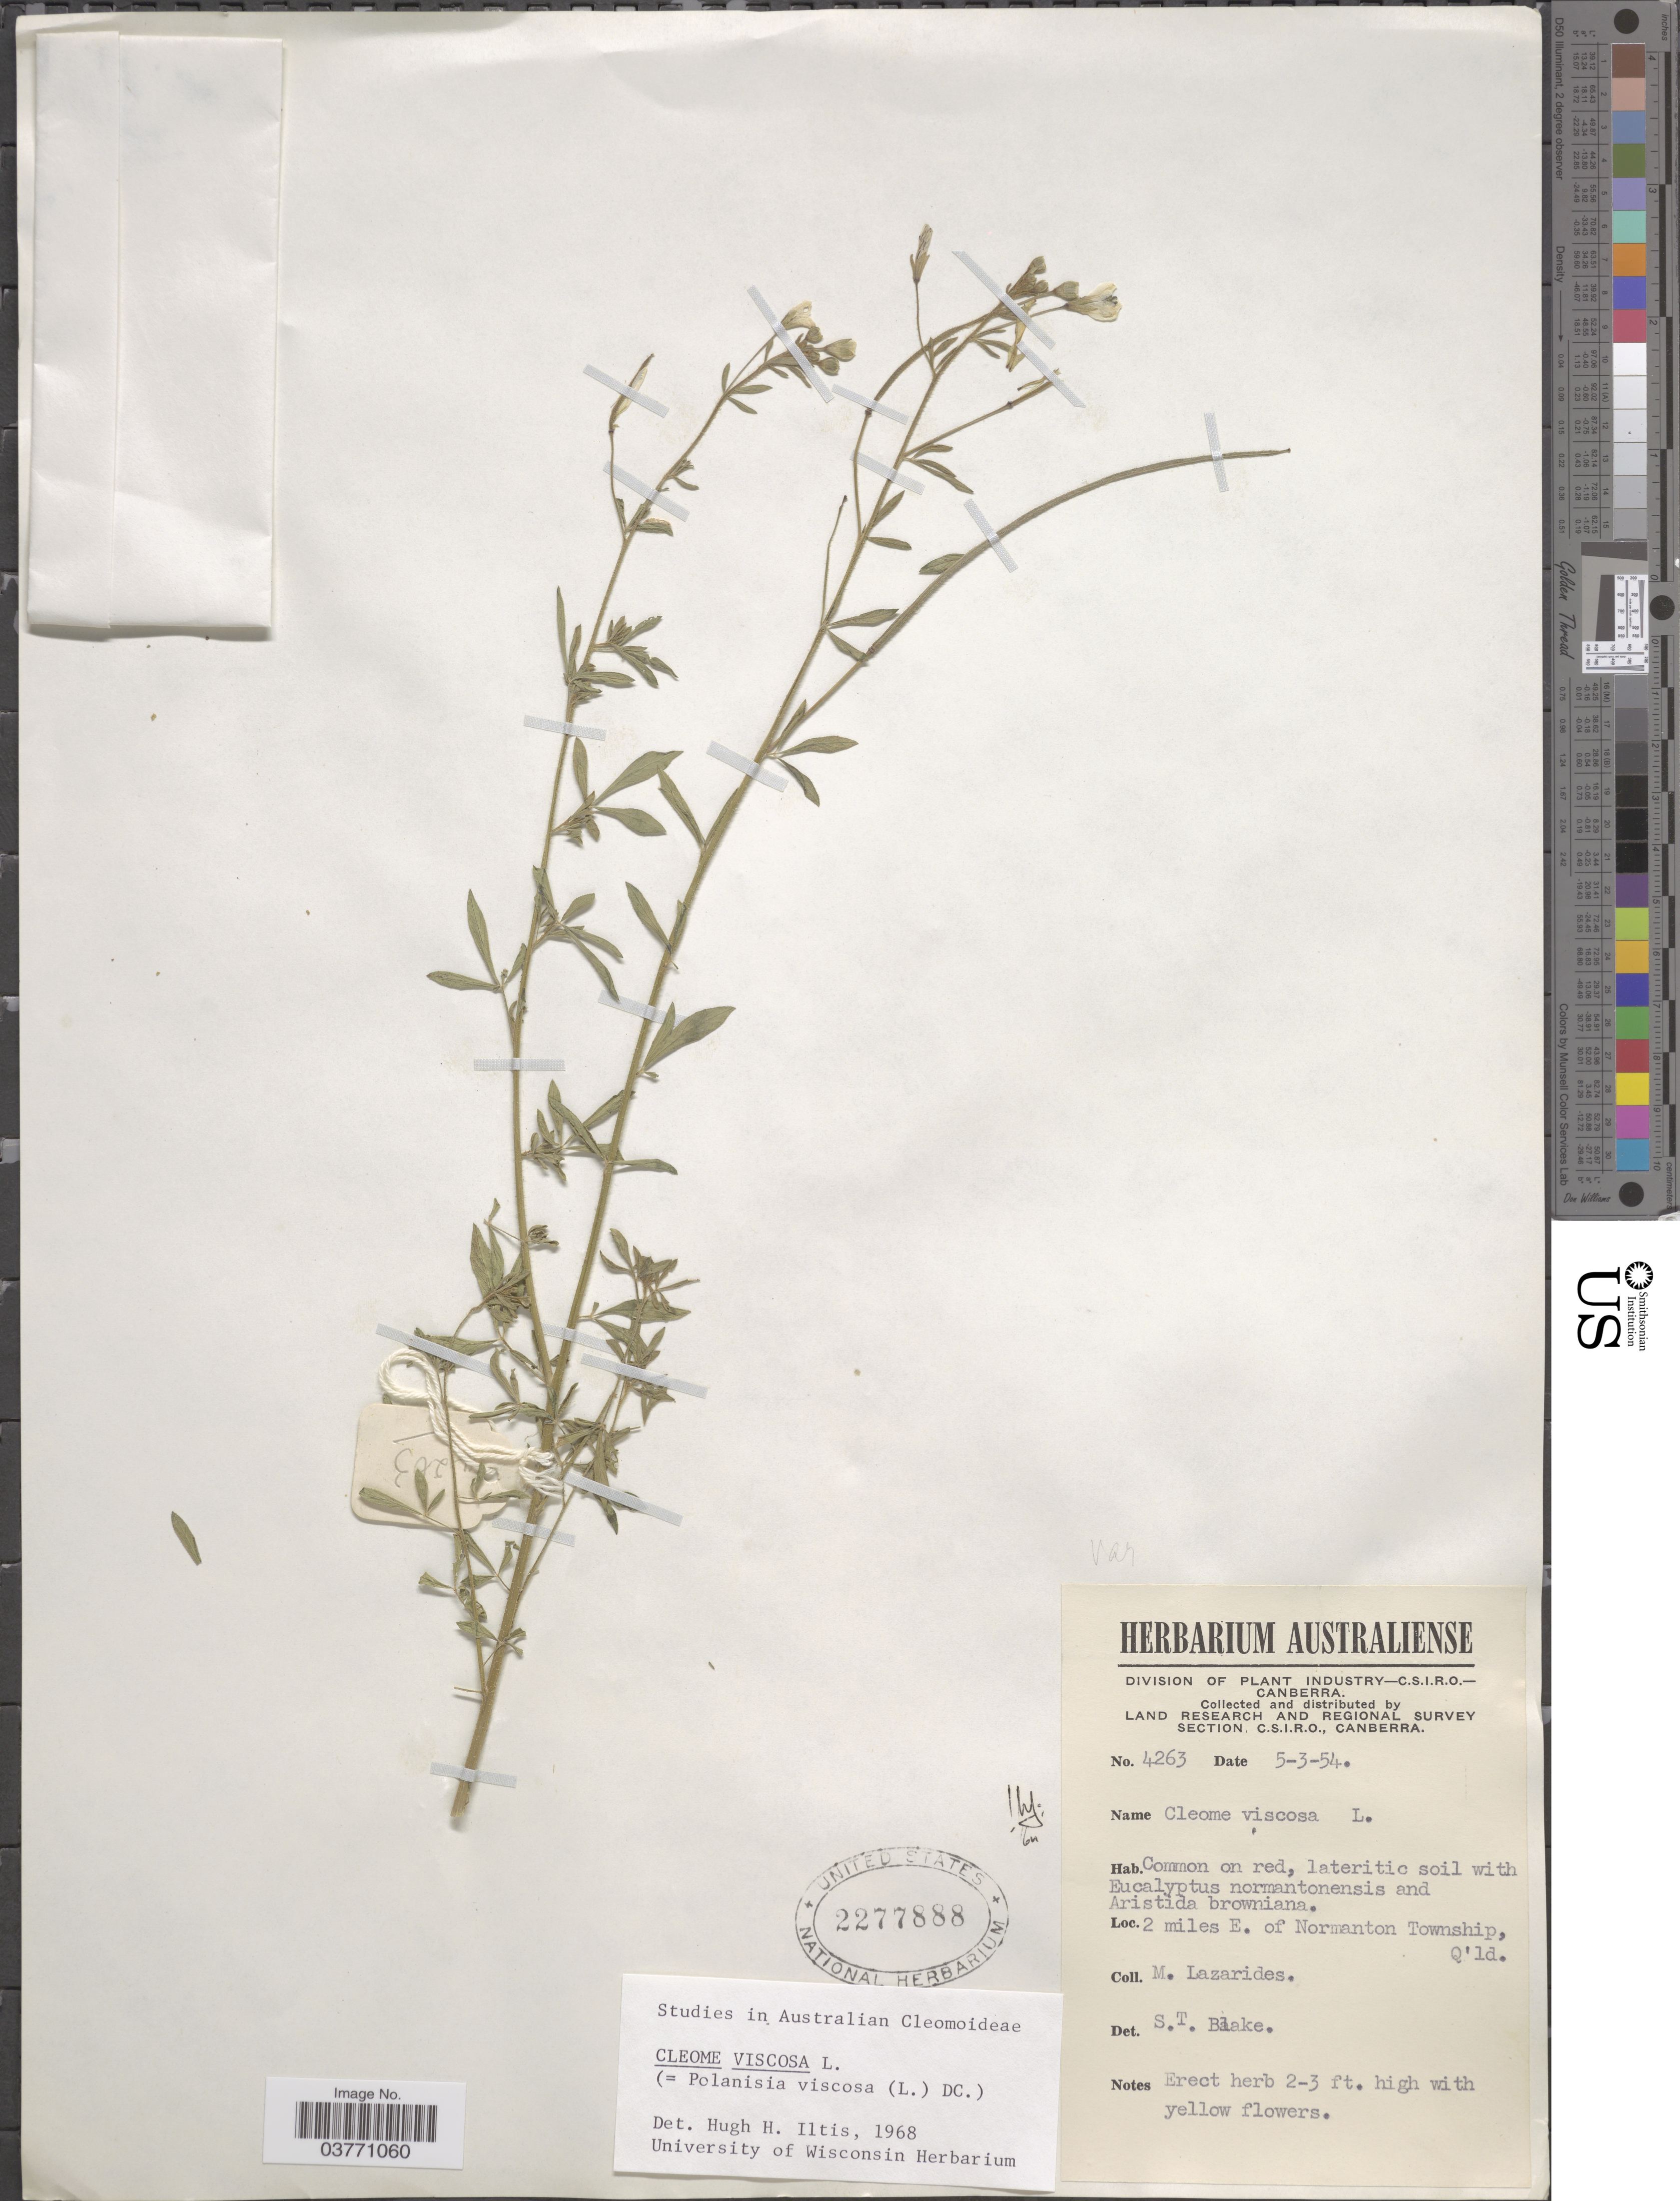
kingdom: Plantae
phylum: Tracheophyta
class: Magnoliopsida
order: Brassicales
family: Cleomaceae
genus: Arivela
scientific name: Arivela viscosa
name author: (L.) Raf.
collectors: M. Lazarides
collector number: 4263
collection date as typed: Transcribed d/m/y: 5/3/54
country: Australia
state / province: Queensland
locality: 2 miles E. of Normanton Township, Q'ld.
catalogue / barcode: US 2277888